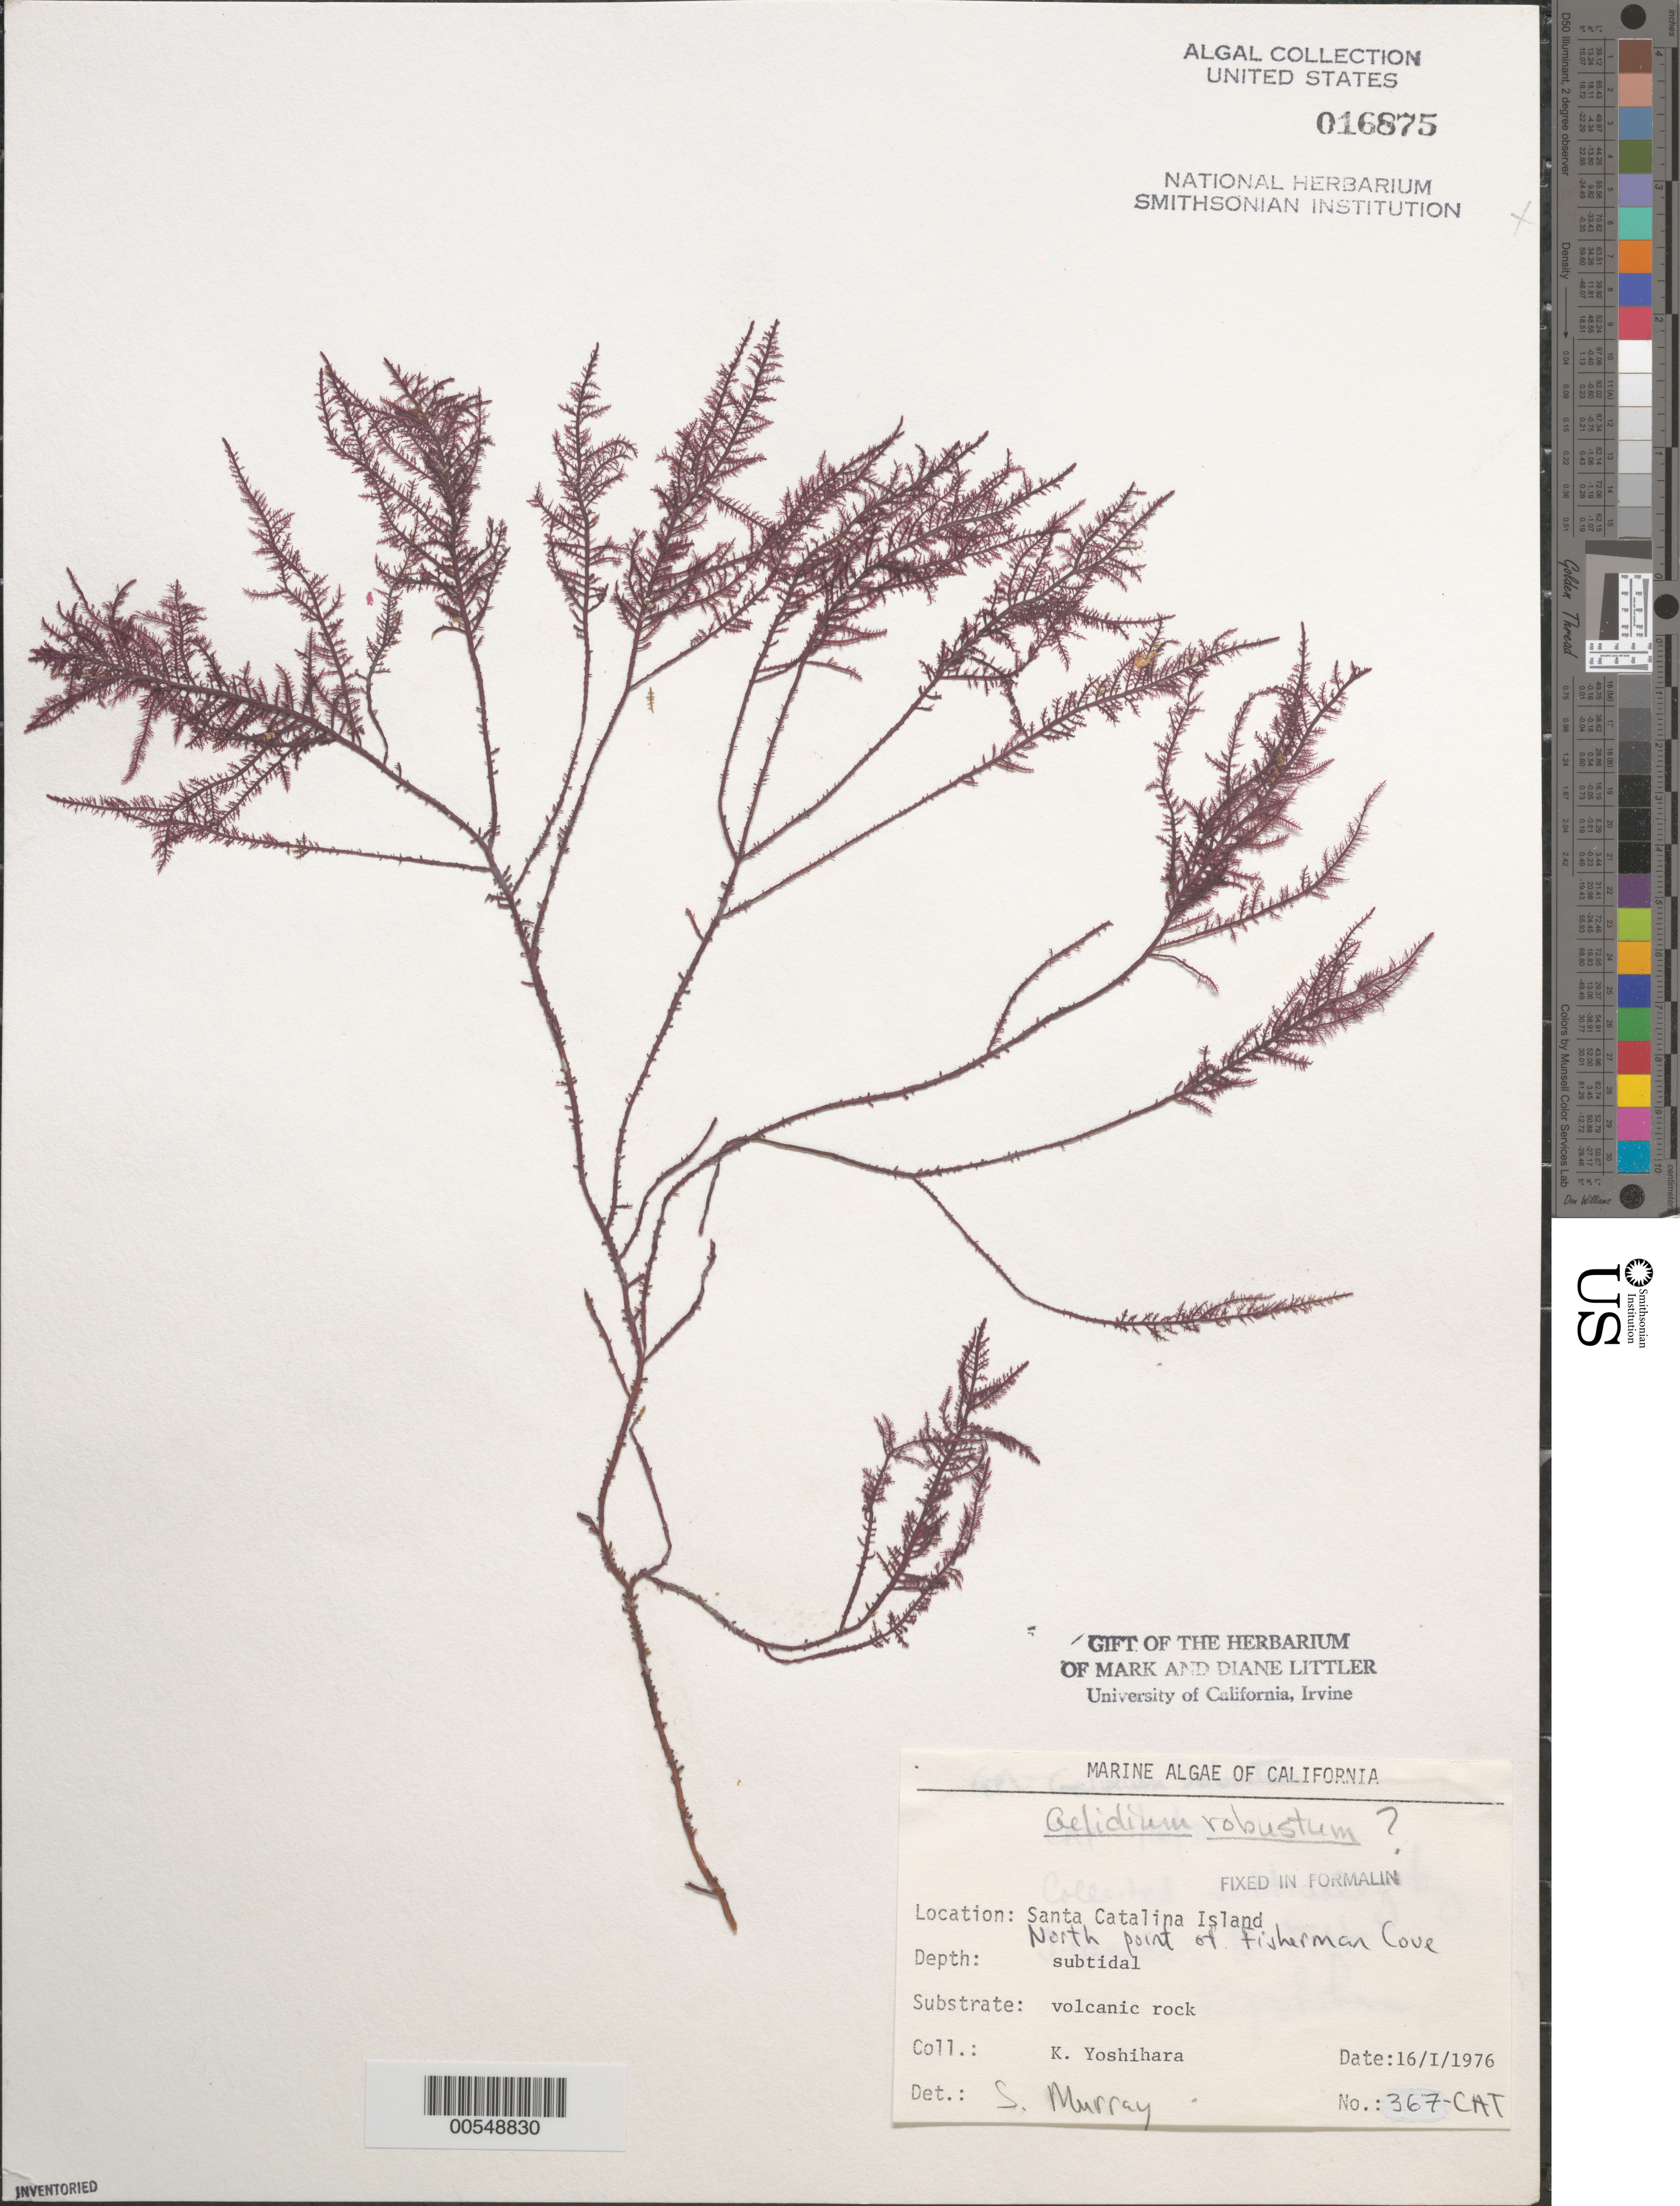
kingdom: Plantae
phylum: Rhodophyta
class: Florideophyceae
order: Gelidiales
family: Gelidiaceae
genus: Gelidium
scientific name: Gelidium robustum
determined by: Murray, S. N.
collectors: K. Yoshihara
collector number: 367-cat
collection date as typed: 16 Jan 1976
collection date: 1976-01-16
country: United States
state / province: California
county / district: Los Angeles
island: Santa Catalina Island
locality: Fishermen Cove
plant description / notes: BLM-SOCALBIGHT Rocky Intertidal Survey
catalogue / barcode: US 16875